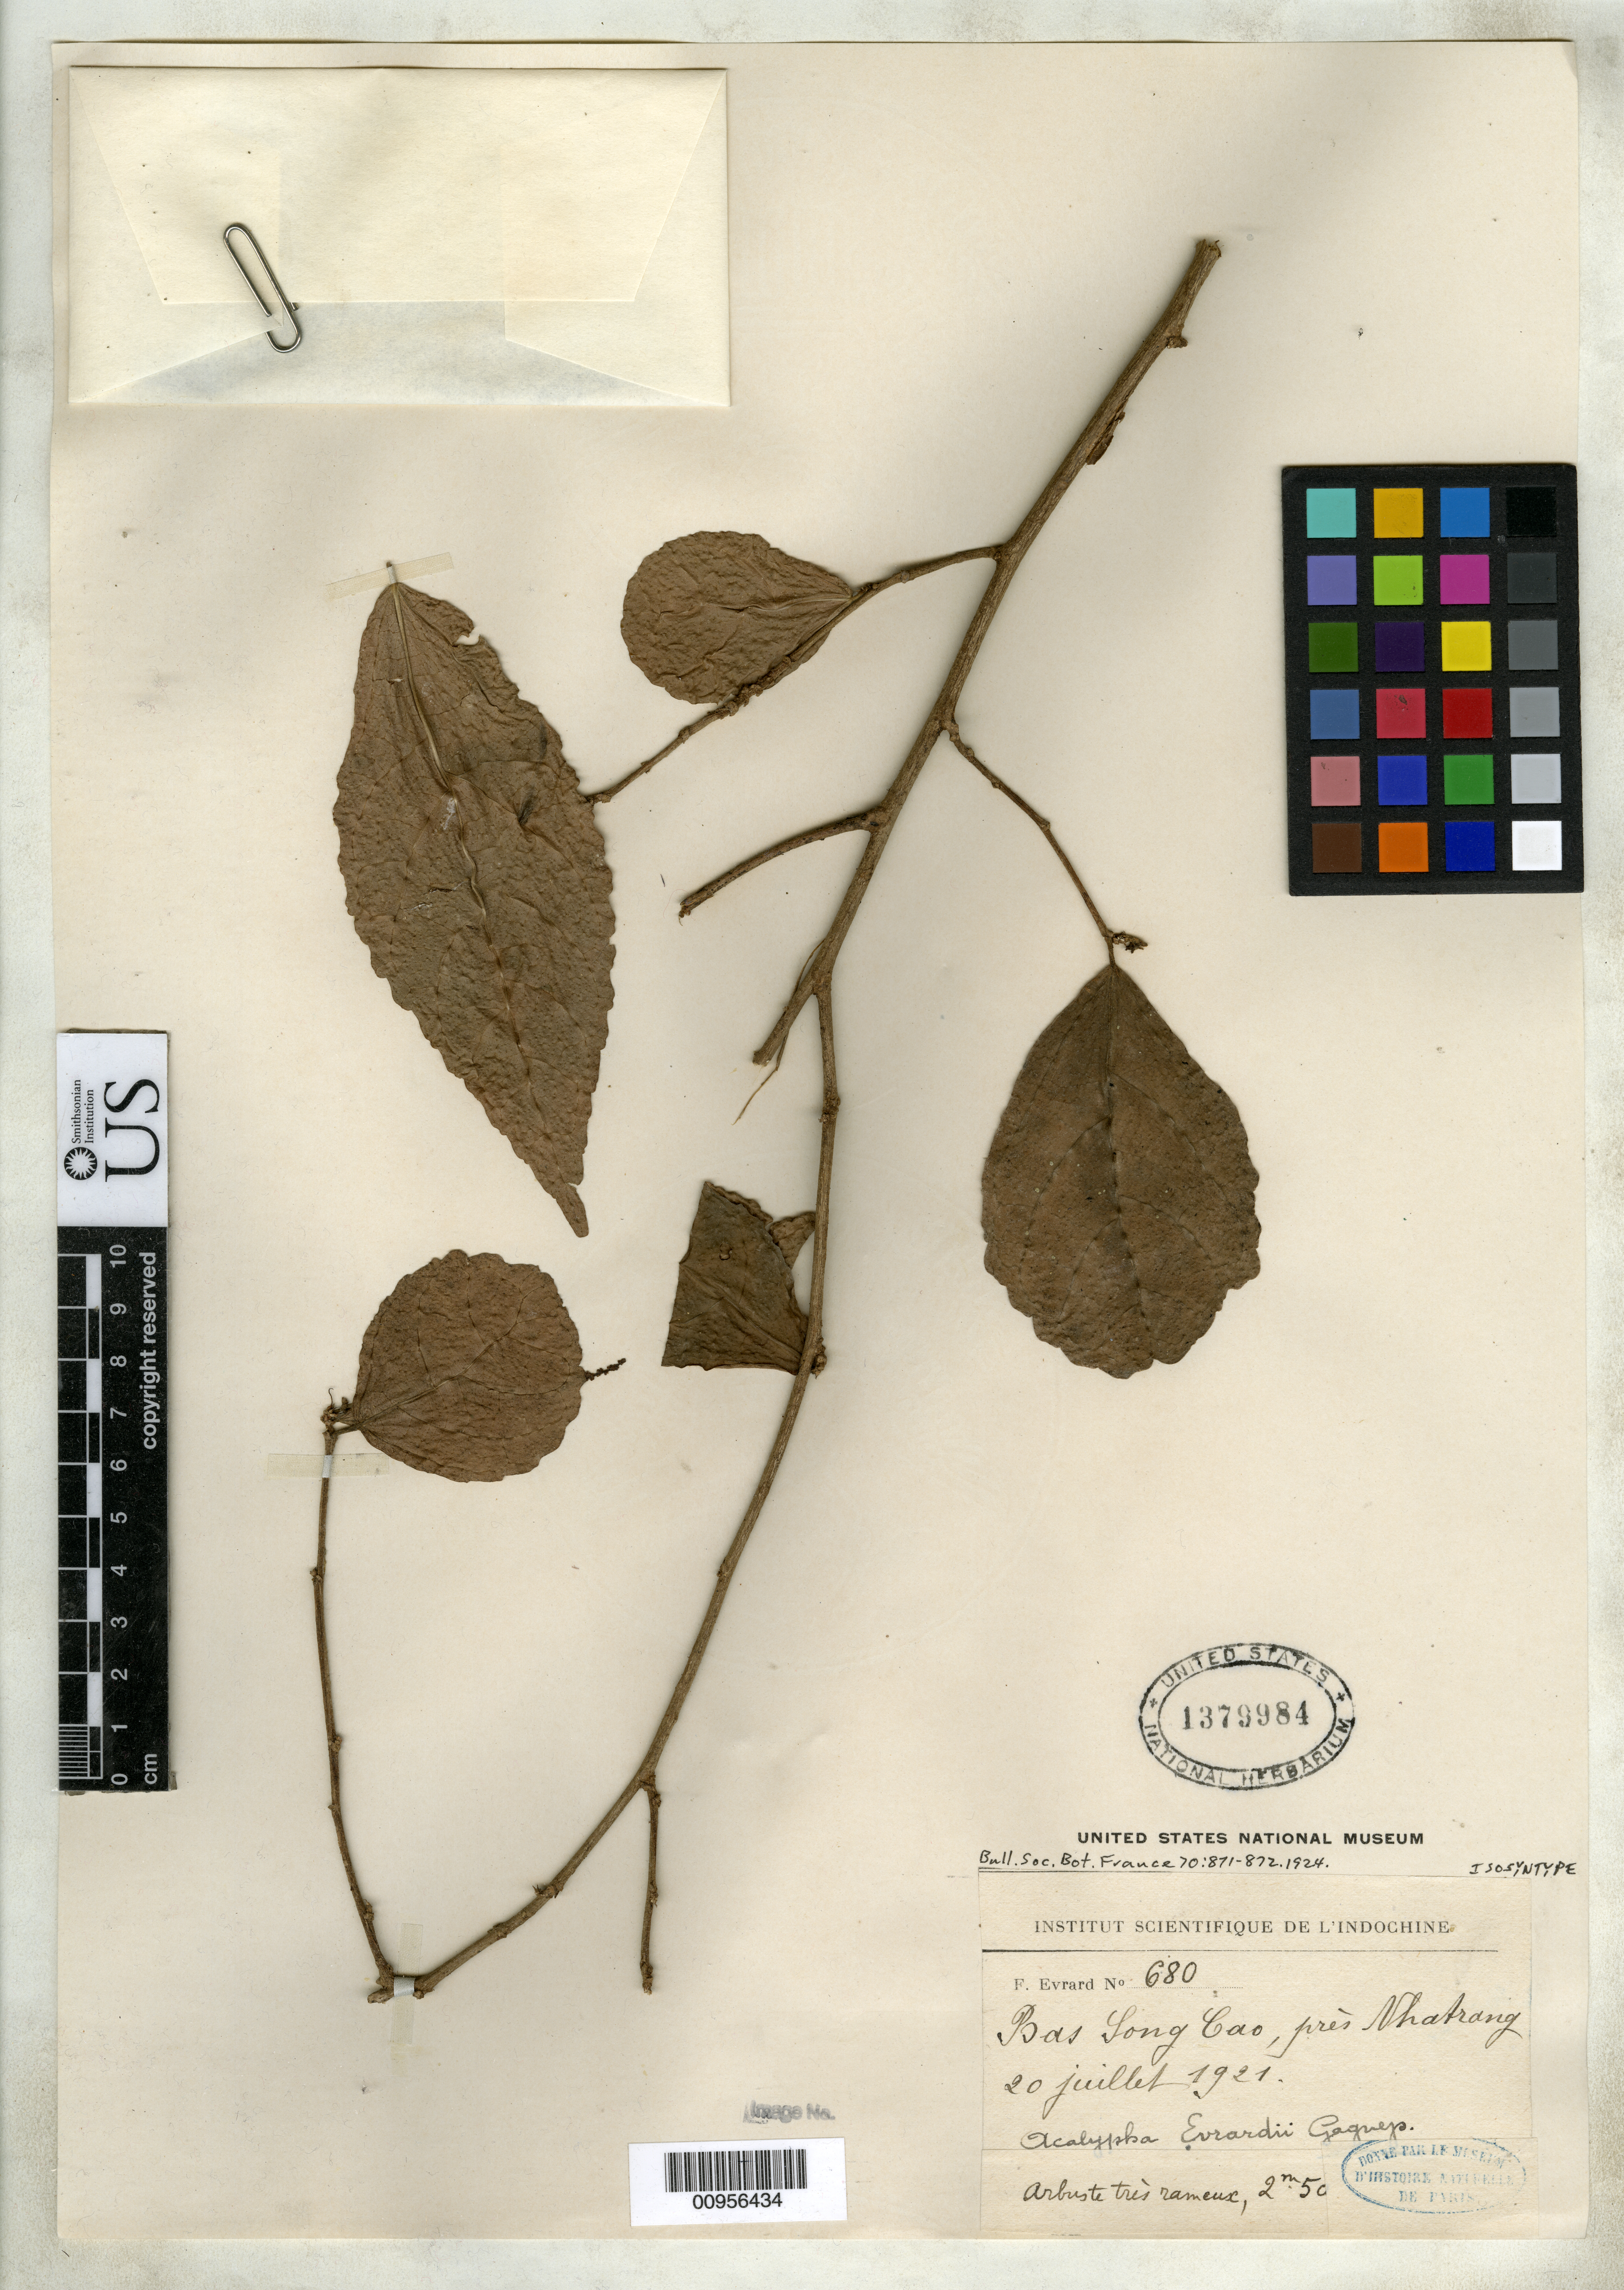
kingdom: Plantae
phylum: Tracheophyta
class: Magnoliopsida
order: Malpighiales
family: Euphorbiaceae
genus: Acalypha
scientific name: Acalypha evrardii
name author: Gagnep.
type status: Isosyntype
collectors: F. Evrard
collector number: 680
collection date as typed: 20 Jul 1921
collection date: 1921-07-20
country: Vietnam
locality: Bas Song Cao, près Nhatrang.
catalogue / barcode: US 1379984